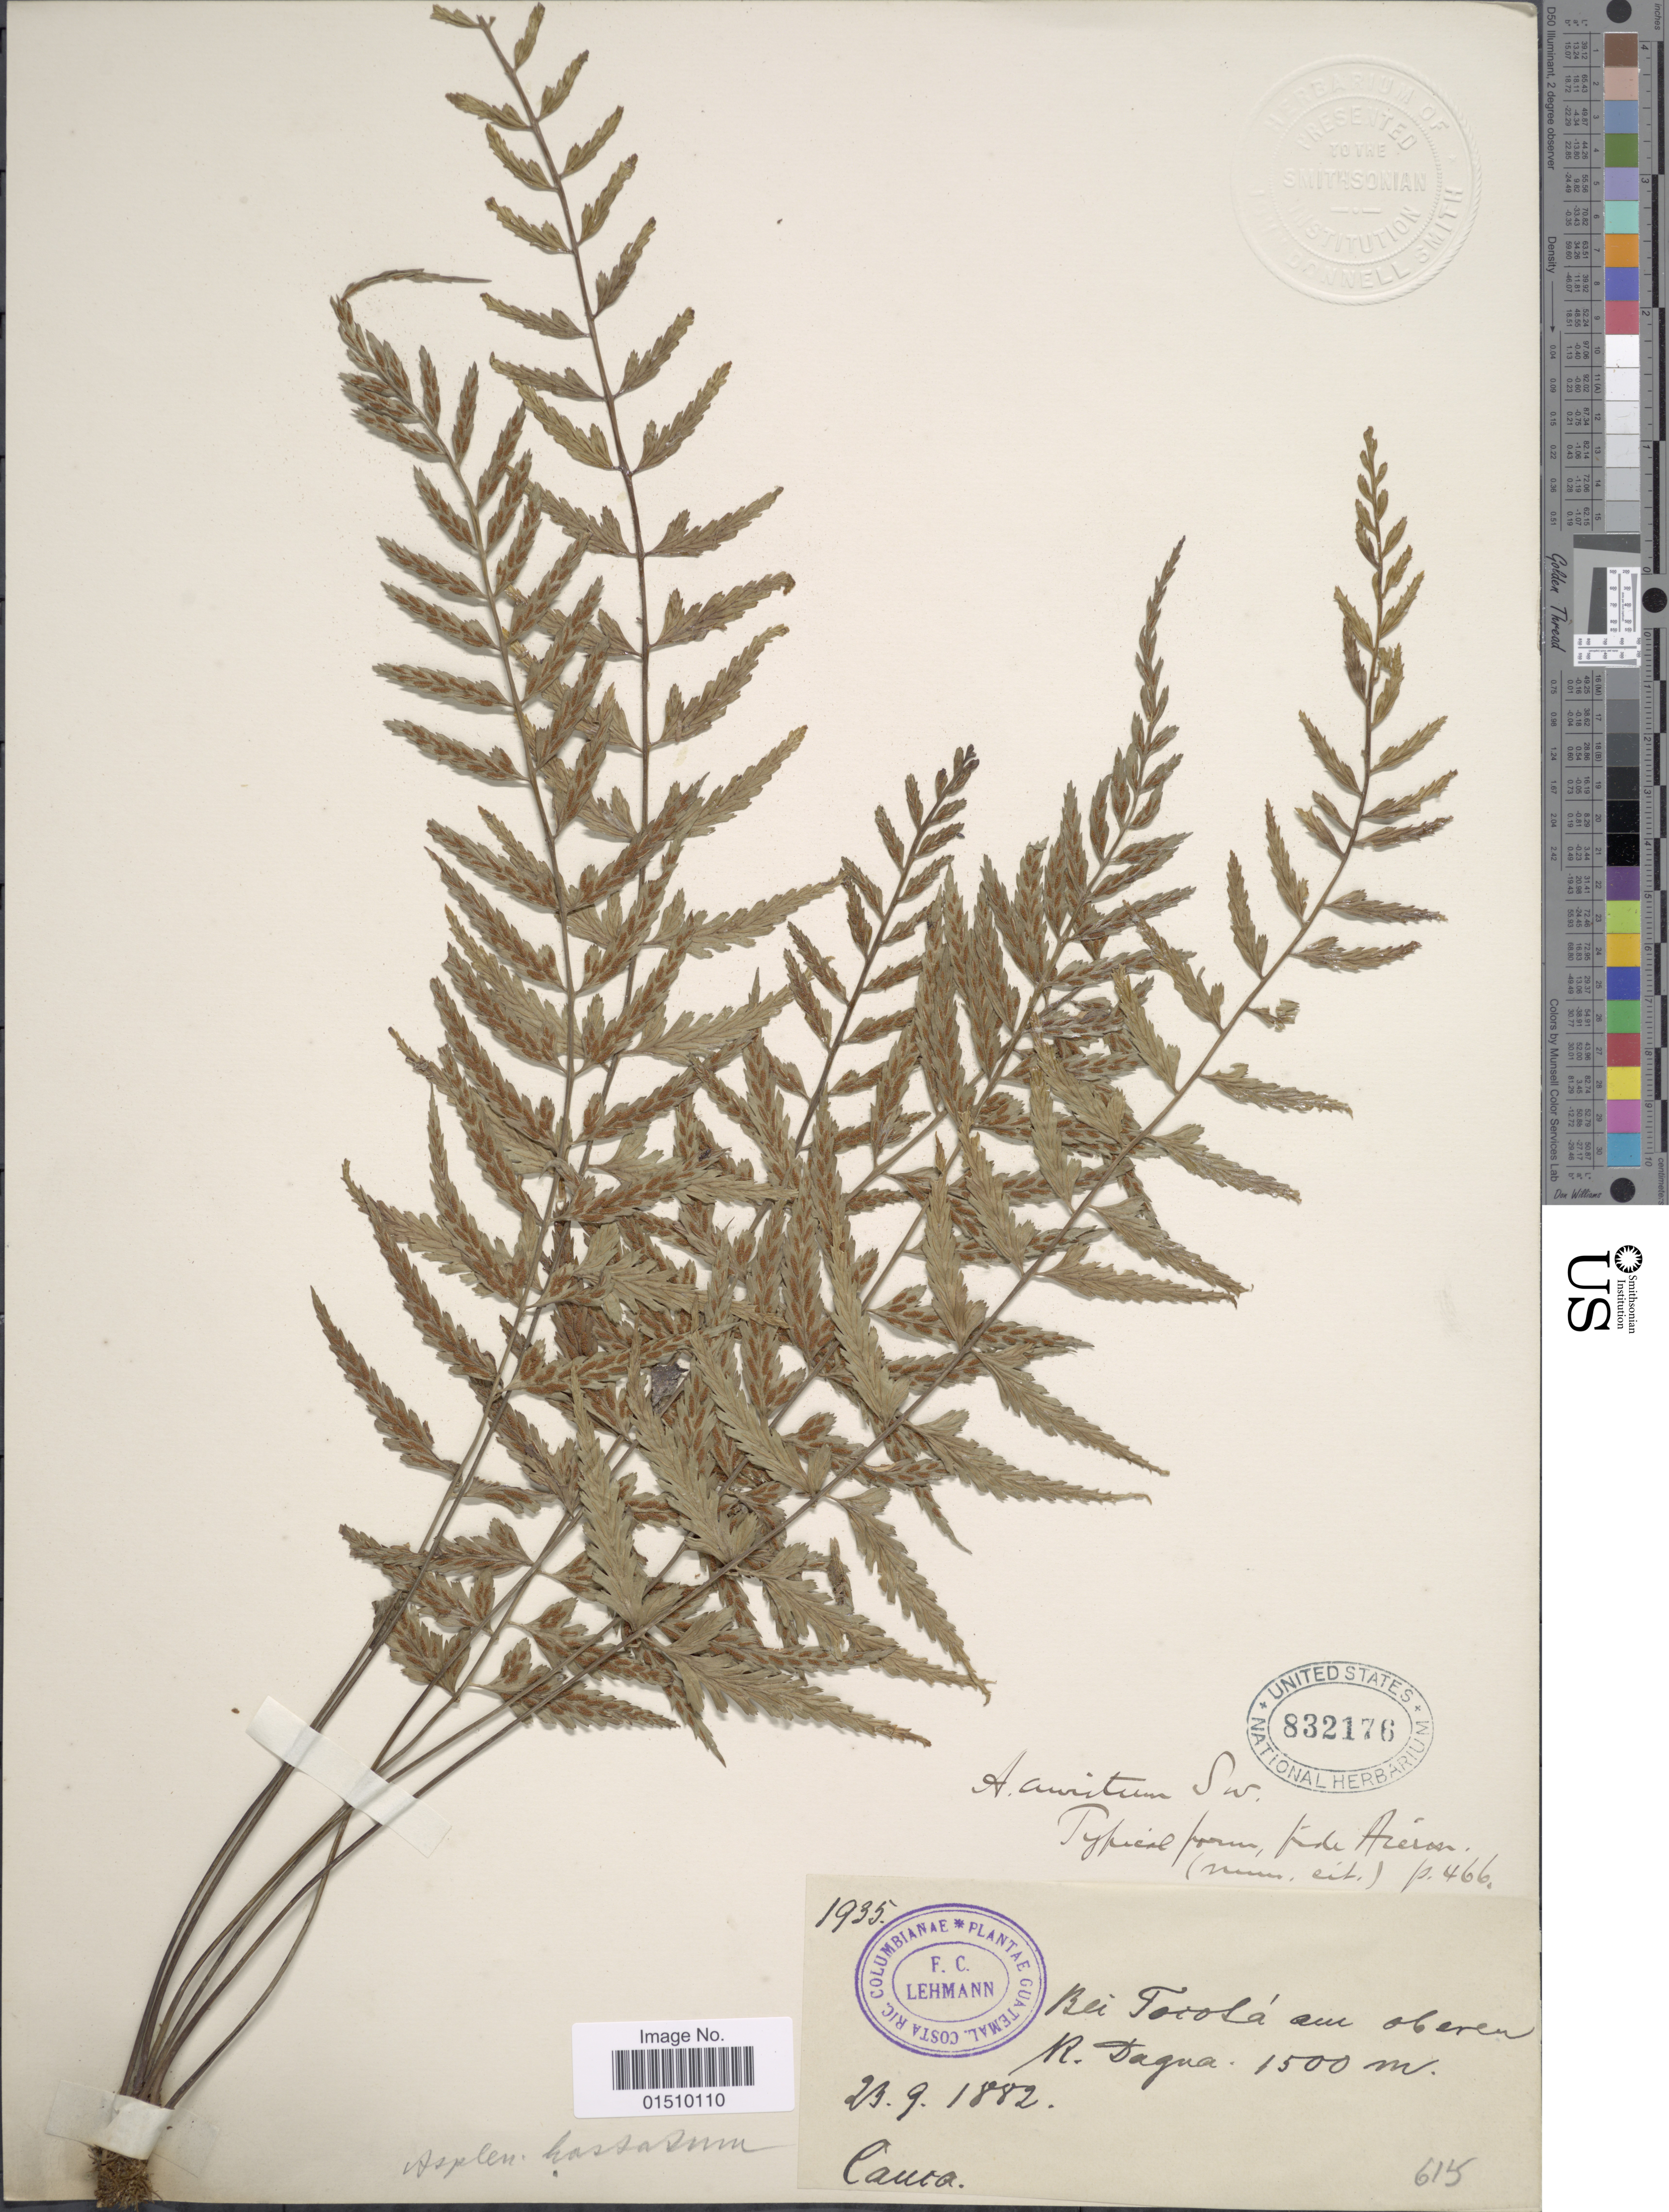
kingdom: Plantae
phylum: Tracheophyta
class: Polypodiopsida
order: Polypodiales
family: Aspleniaceae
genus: Asplenium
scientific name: Asplenium auritum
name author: Sw.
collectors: F. C. Lehmann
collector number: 1935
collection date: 1882-09-23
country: Colombia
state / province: Cauca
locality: Columbianae, R. Dagua, Cauca.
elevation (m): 1500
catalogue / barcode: US 832176